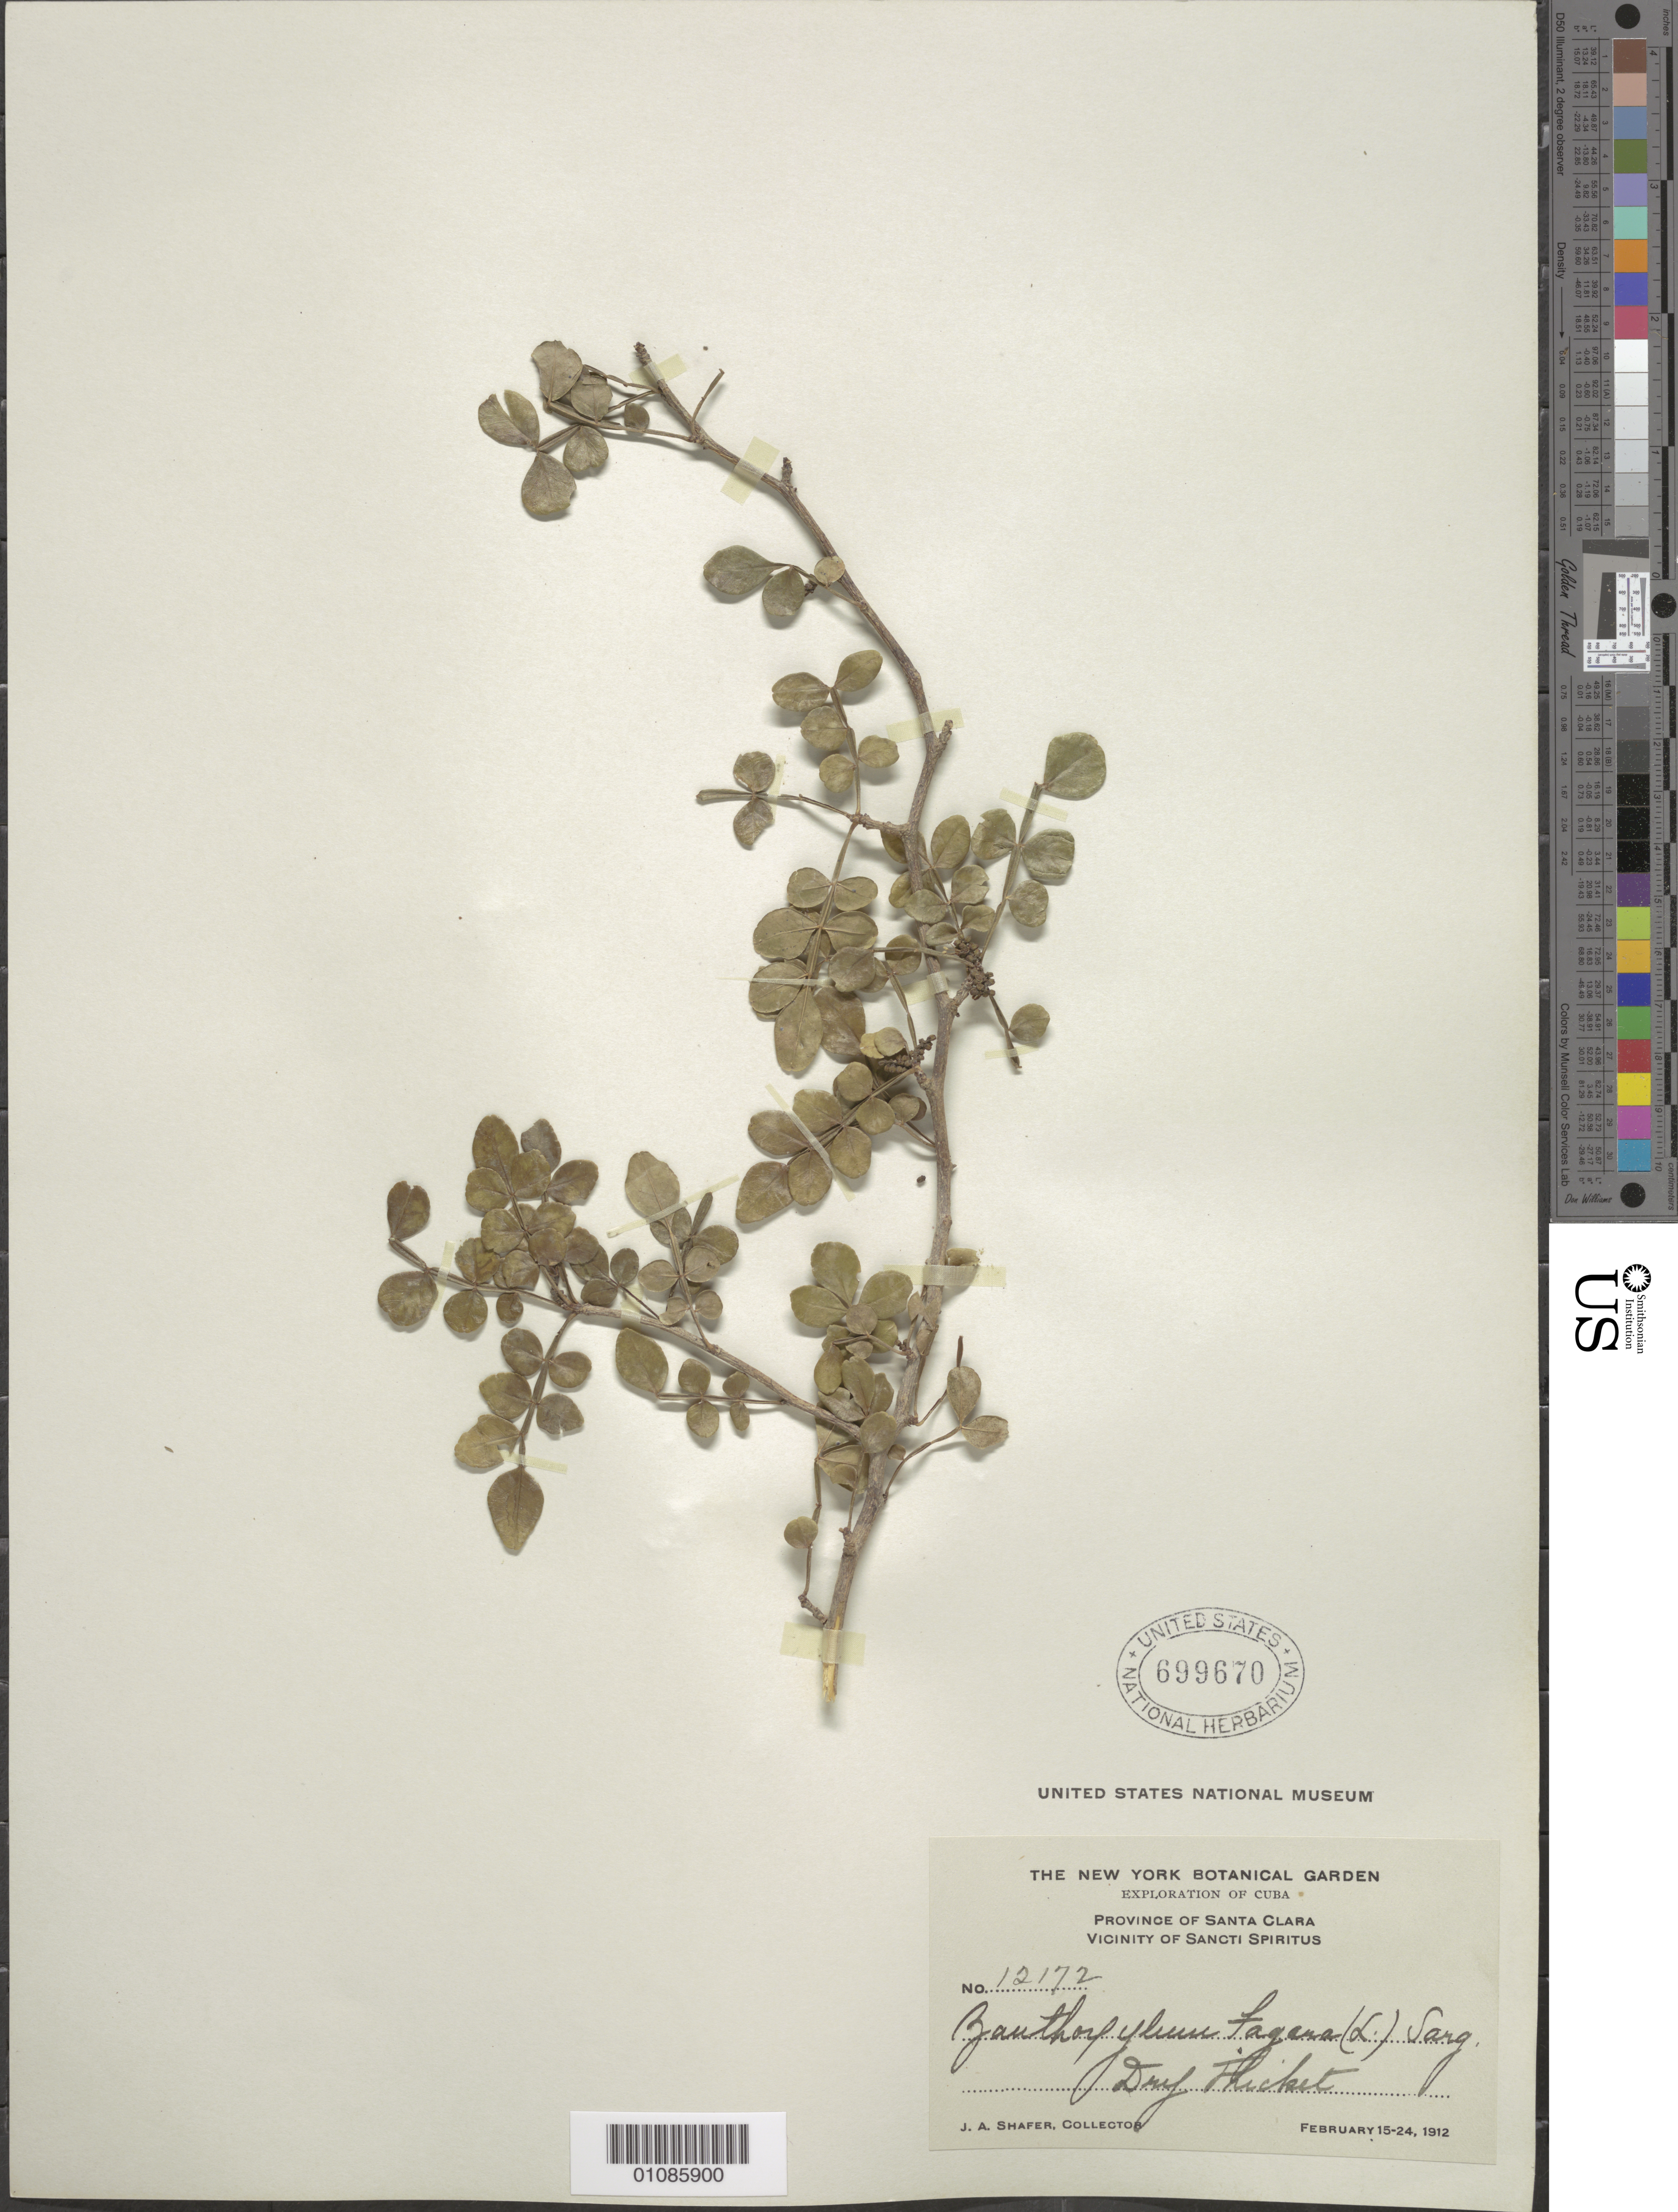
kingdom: Plantae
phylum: Tracheophyta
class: Magnoliopsida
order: Sapindales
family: Rutaceae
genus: Zanthoxylum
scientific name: Zanthoxylum fagara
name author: (L.) Sarg.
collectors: J. A. Shafer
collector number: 12172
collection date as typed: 15 Feb 1912 to 24 Feb 1912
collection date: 1912-02-15/1912-02-24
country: Cuba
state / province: Villa Clara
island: Cuba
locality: Santa Clara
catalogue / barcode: US 699670